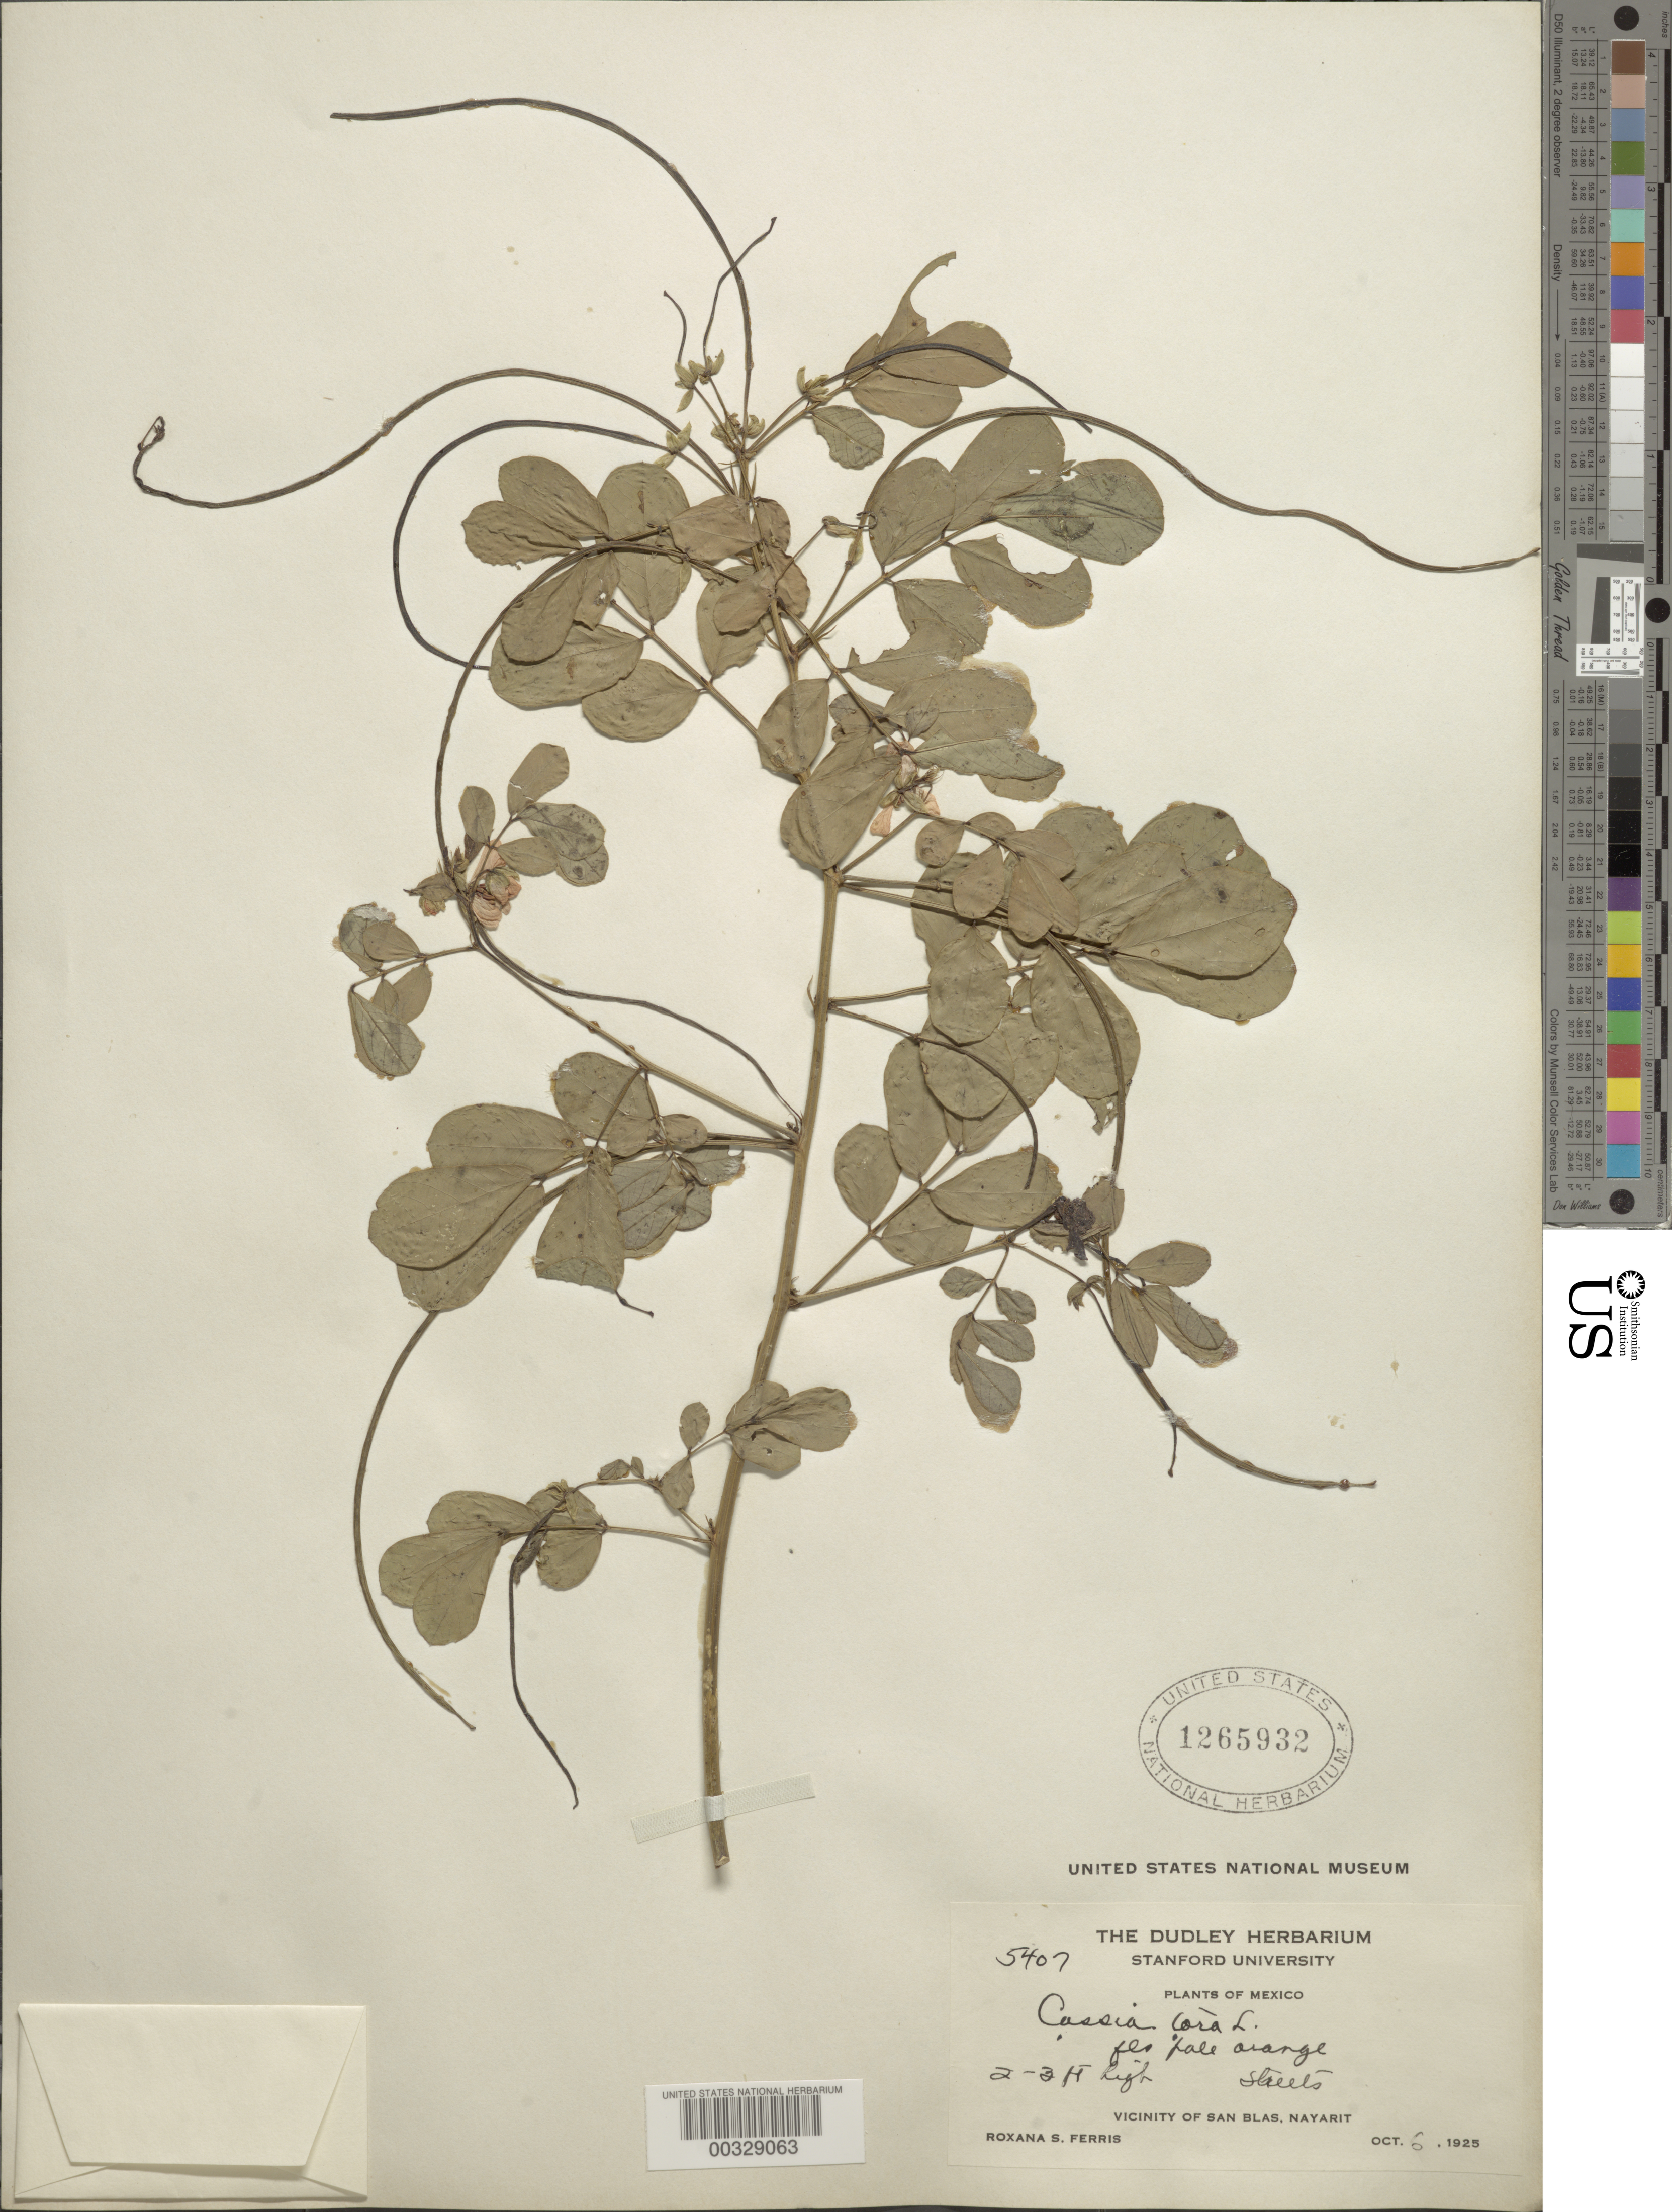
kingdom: Plantae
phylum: Tracheophyta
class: Magnoliopsida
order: Fabales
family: Fabaceae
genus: Senna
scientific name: Senna obtusifolia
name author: (L.) H.S. Irwin & Barneby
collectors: R. S. Ferris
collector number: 5407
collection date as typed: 06 Oct 1925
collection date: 1925-10-06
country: Mexico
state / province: Nayarit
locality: Vicinity of San Blas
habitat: Streets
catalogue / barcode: US 1265932